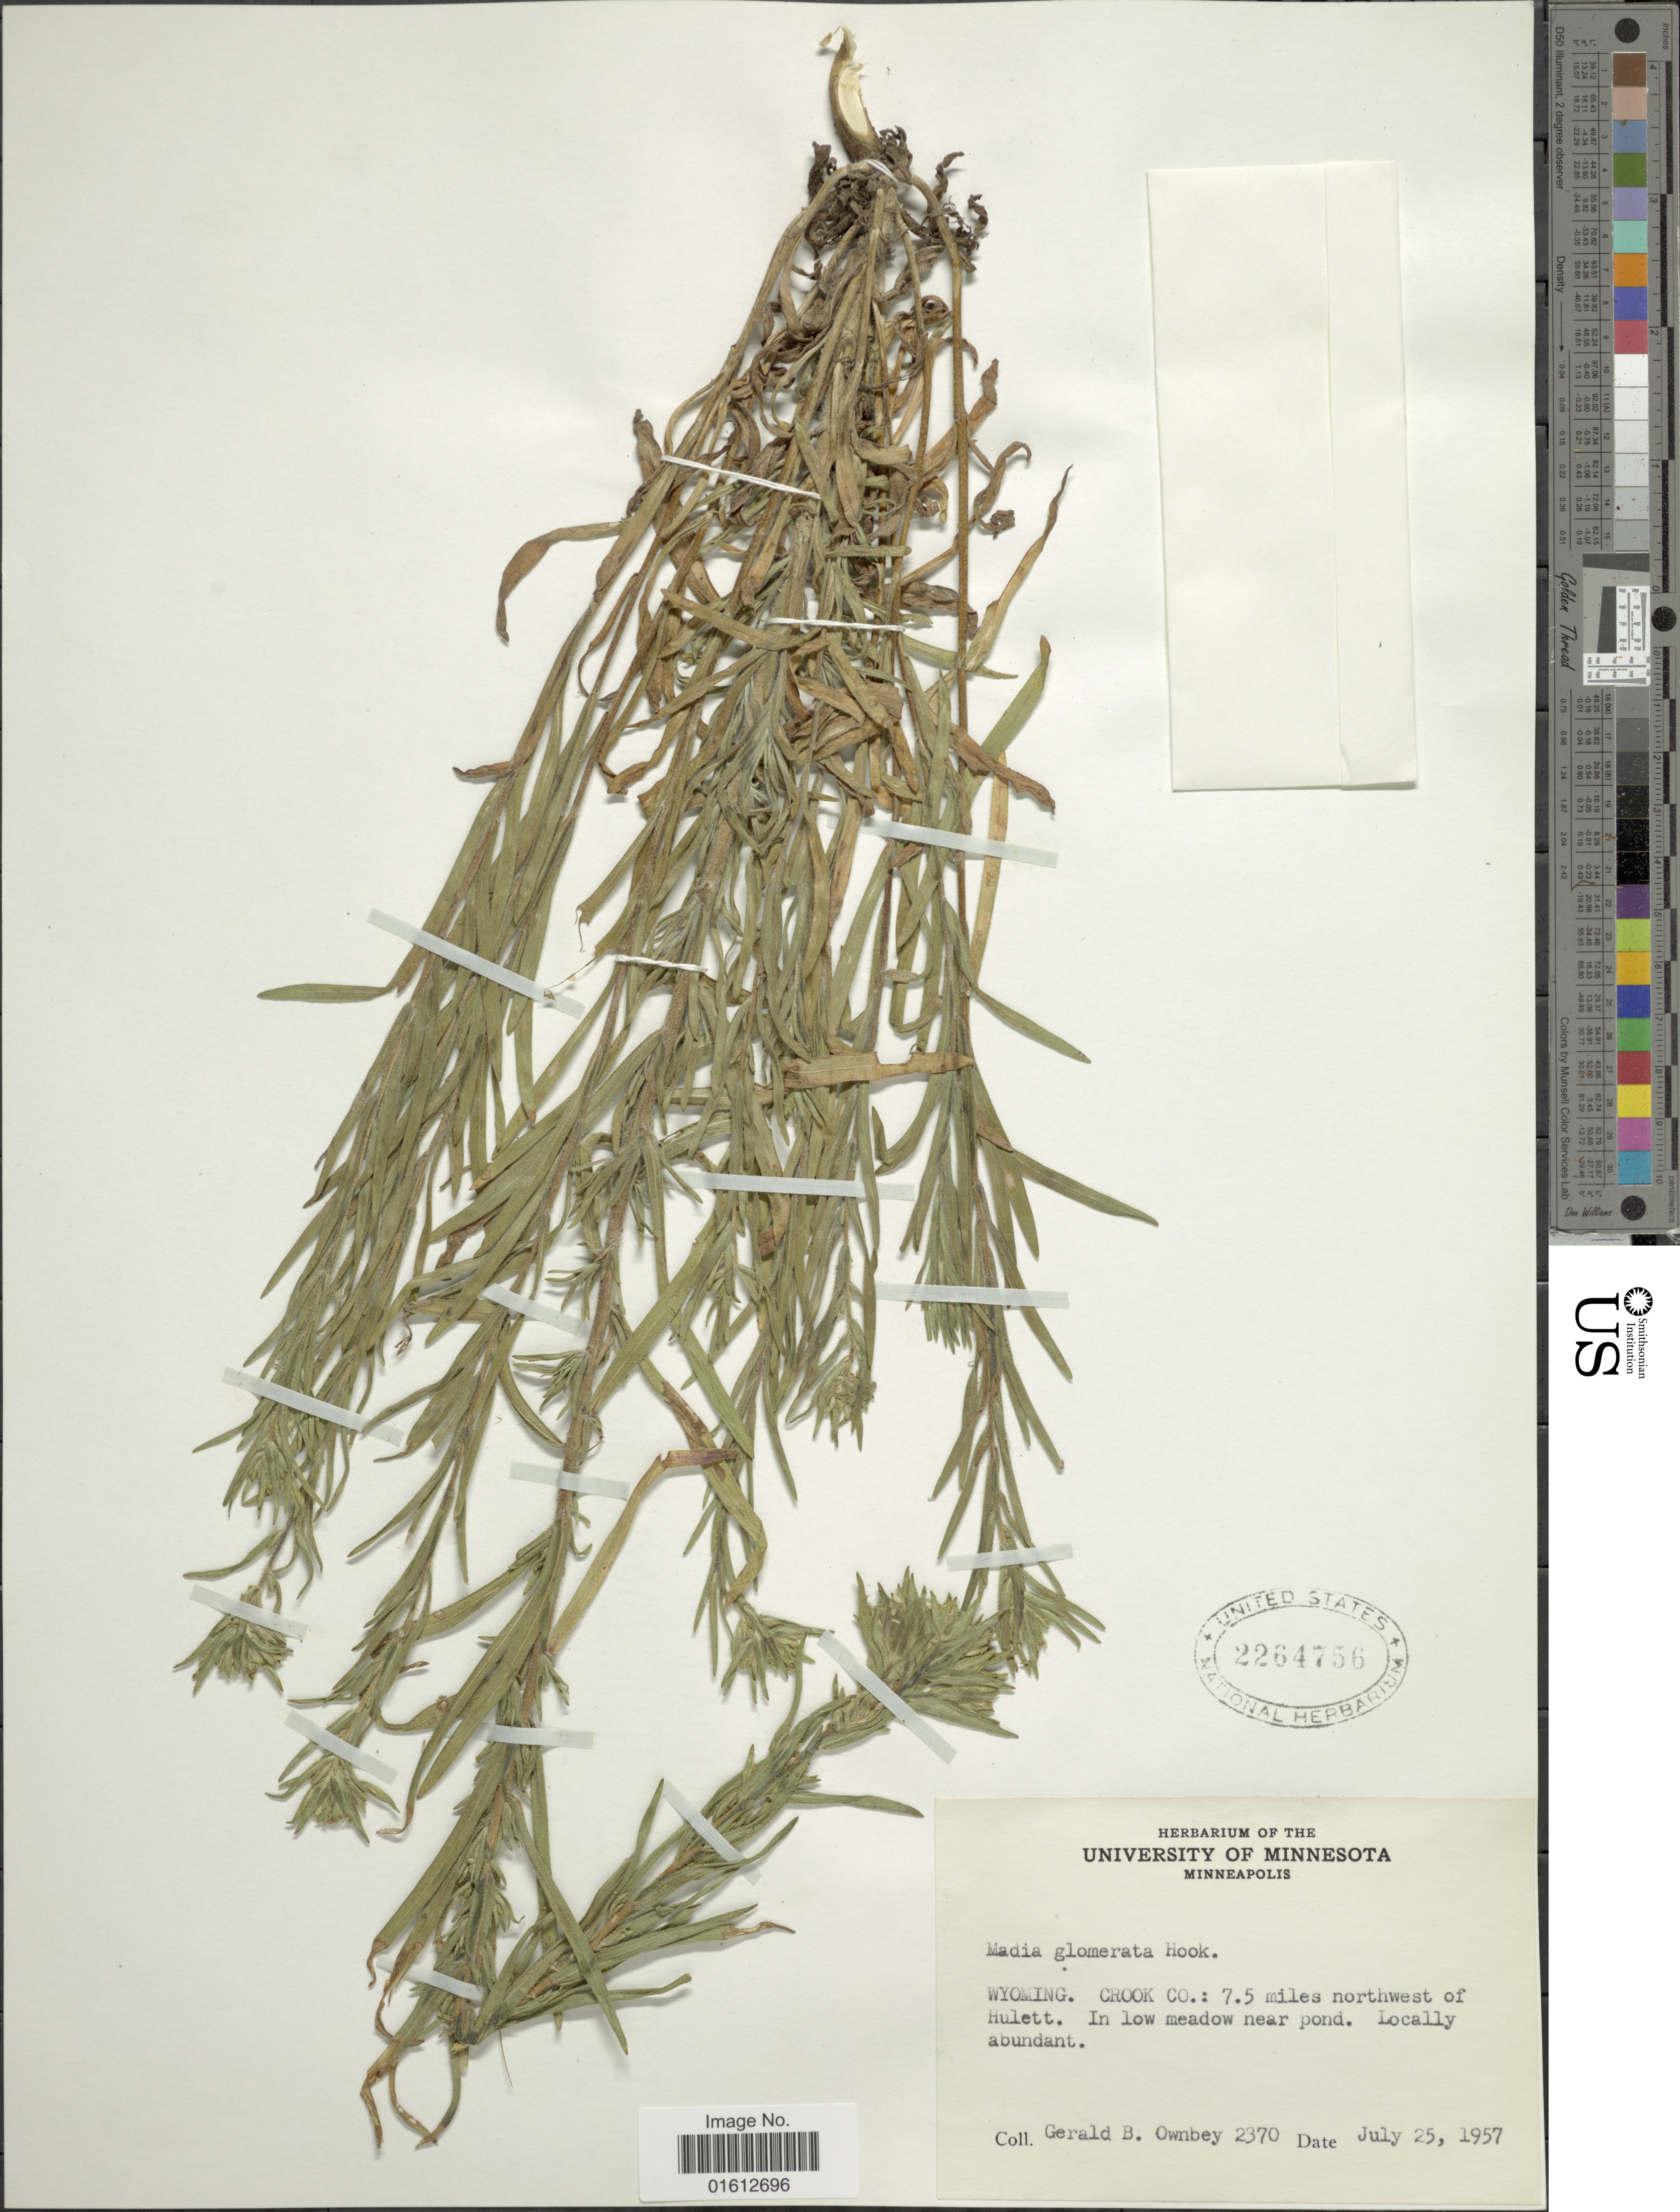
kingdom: Plantae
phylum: Tracheophyta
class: Magnoliopsida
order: Asterales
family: Asteraceae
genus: Madia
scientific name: Madia glomerata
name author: Hook.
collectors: G. B. Ownbey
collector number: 2370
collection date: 1957-07-25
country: United States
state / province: Wyoming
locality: Crook Co.: 7.5 miles northwest of Hulett.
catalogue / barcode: US 2264756